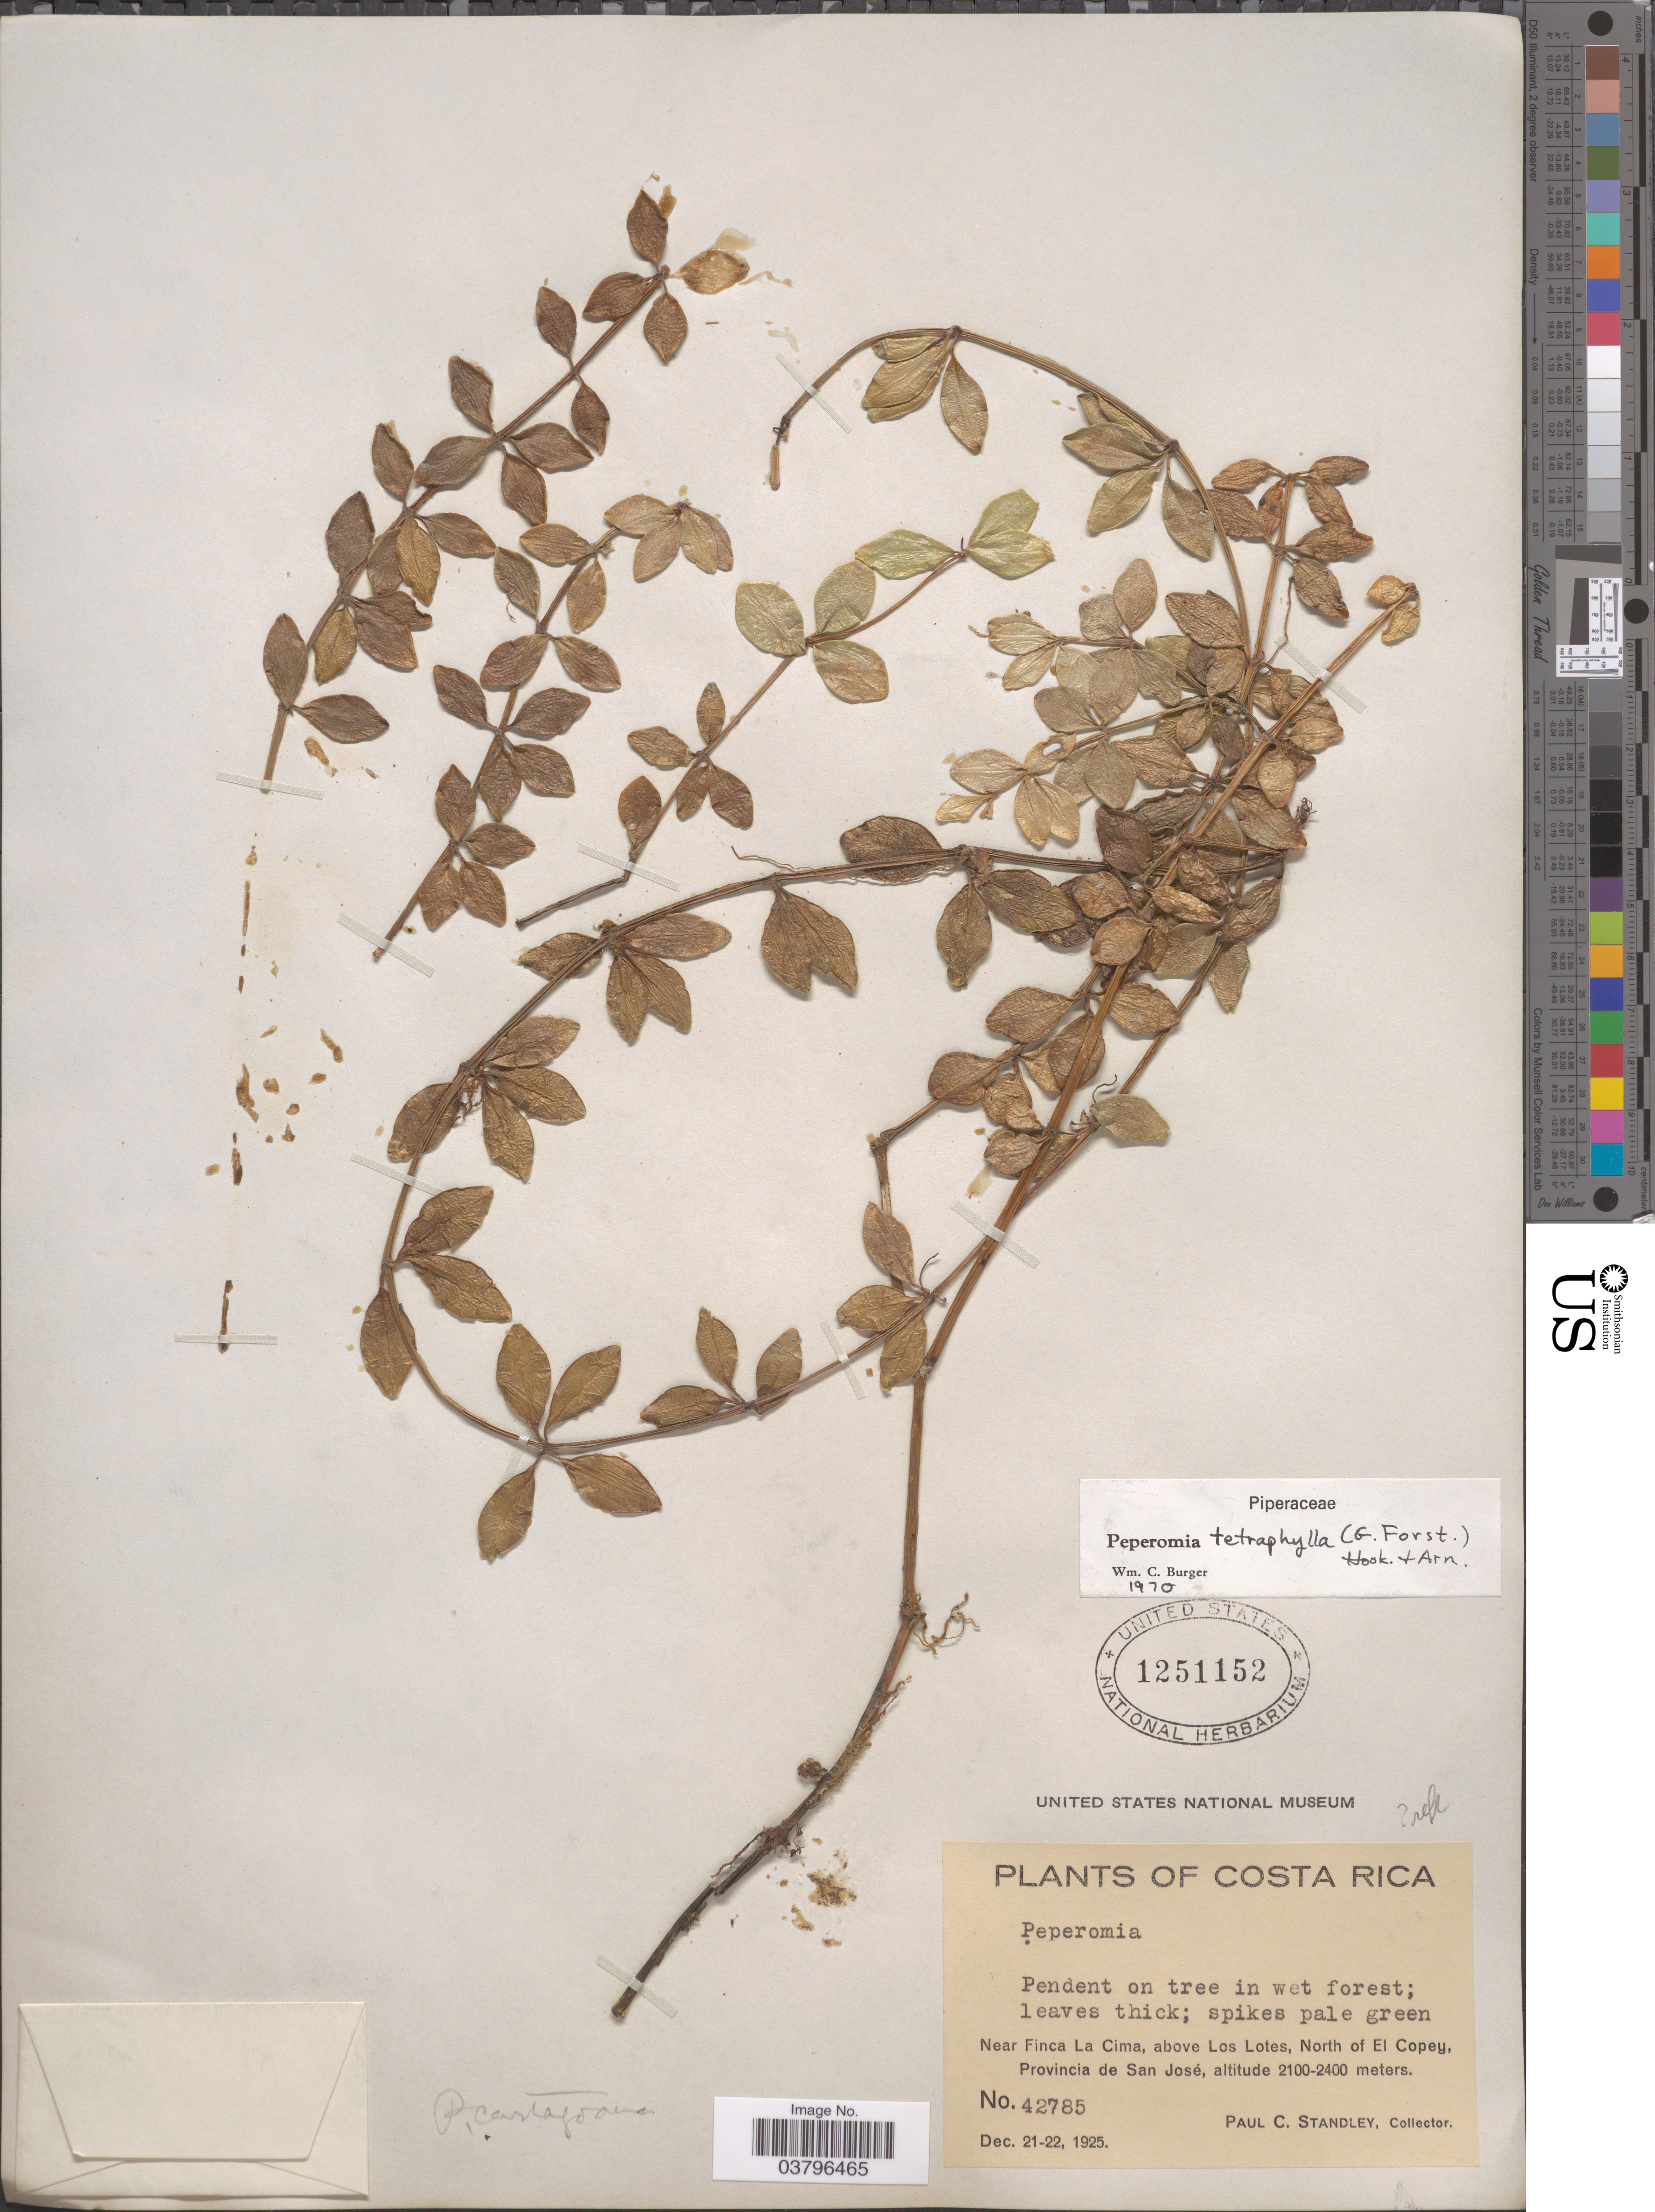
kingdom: Plantae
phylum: Tracheophyta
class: Magnoliopsida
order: Piperales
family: Piperaceae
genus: Peperomia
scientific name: Peperomia tetraphylla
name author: (G. Forst.) Hook. & Arn.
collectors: P. C. Standley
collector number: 42785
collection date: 1925-12-21/1925-12-22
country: Costa Rica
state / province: San José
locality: Near Finca La Cima, above Los Lotes, North of El Copey.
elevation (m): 2100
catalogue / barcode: US 1251152